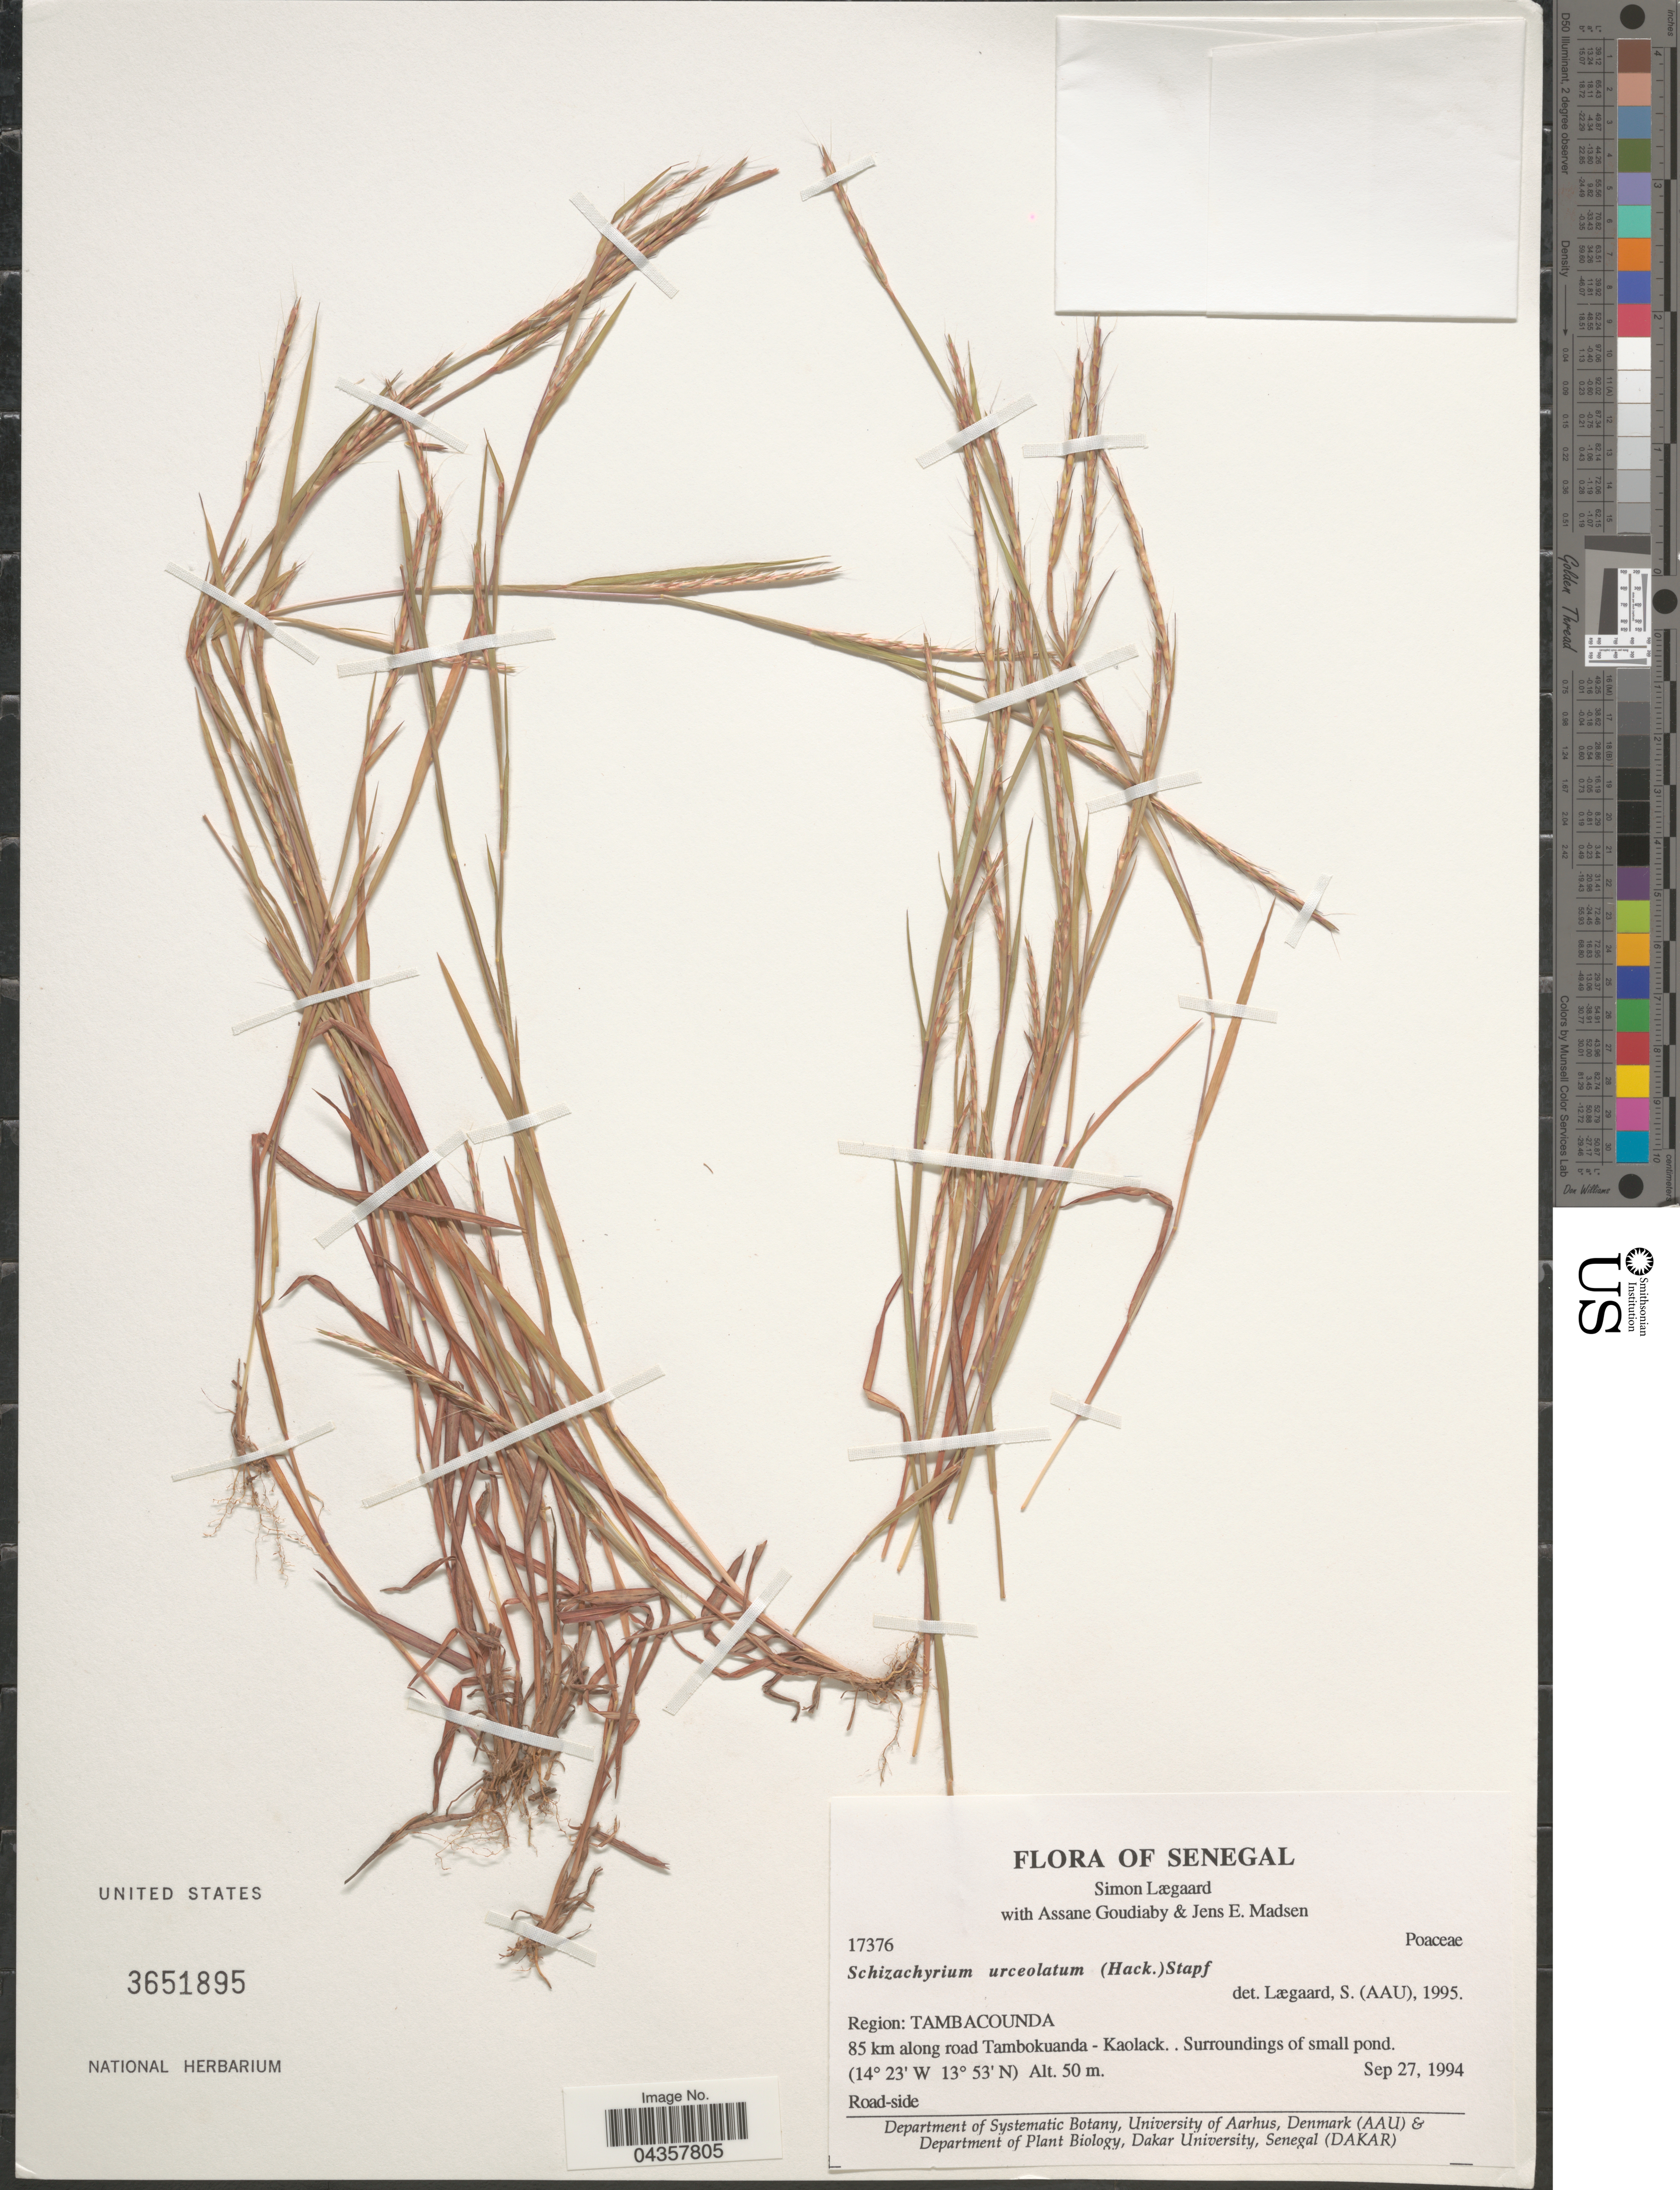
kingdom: Plantae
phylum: Tracheophyta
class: Liliopsida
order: Poales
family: Poaceae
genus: Schizachyrium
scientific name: Schizachyrium urceolatum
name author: (Hack.) Stapf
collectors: S. Lægaard, A. Goudiaby & J. E. Madsen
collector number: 17376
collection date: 1994-09-27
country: Senegal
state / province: Tambacounda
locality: Region: Tambacounda. 85 km along road Tambokounda-Kaolack. Suroundings of small pond. Road-side.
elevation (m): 50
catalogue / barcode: US 3651895